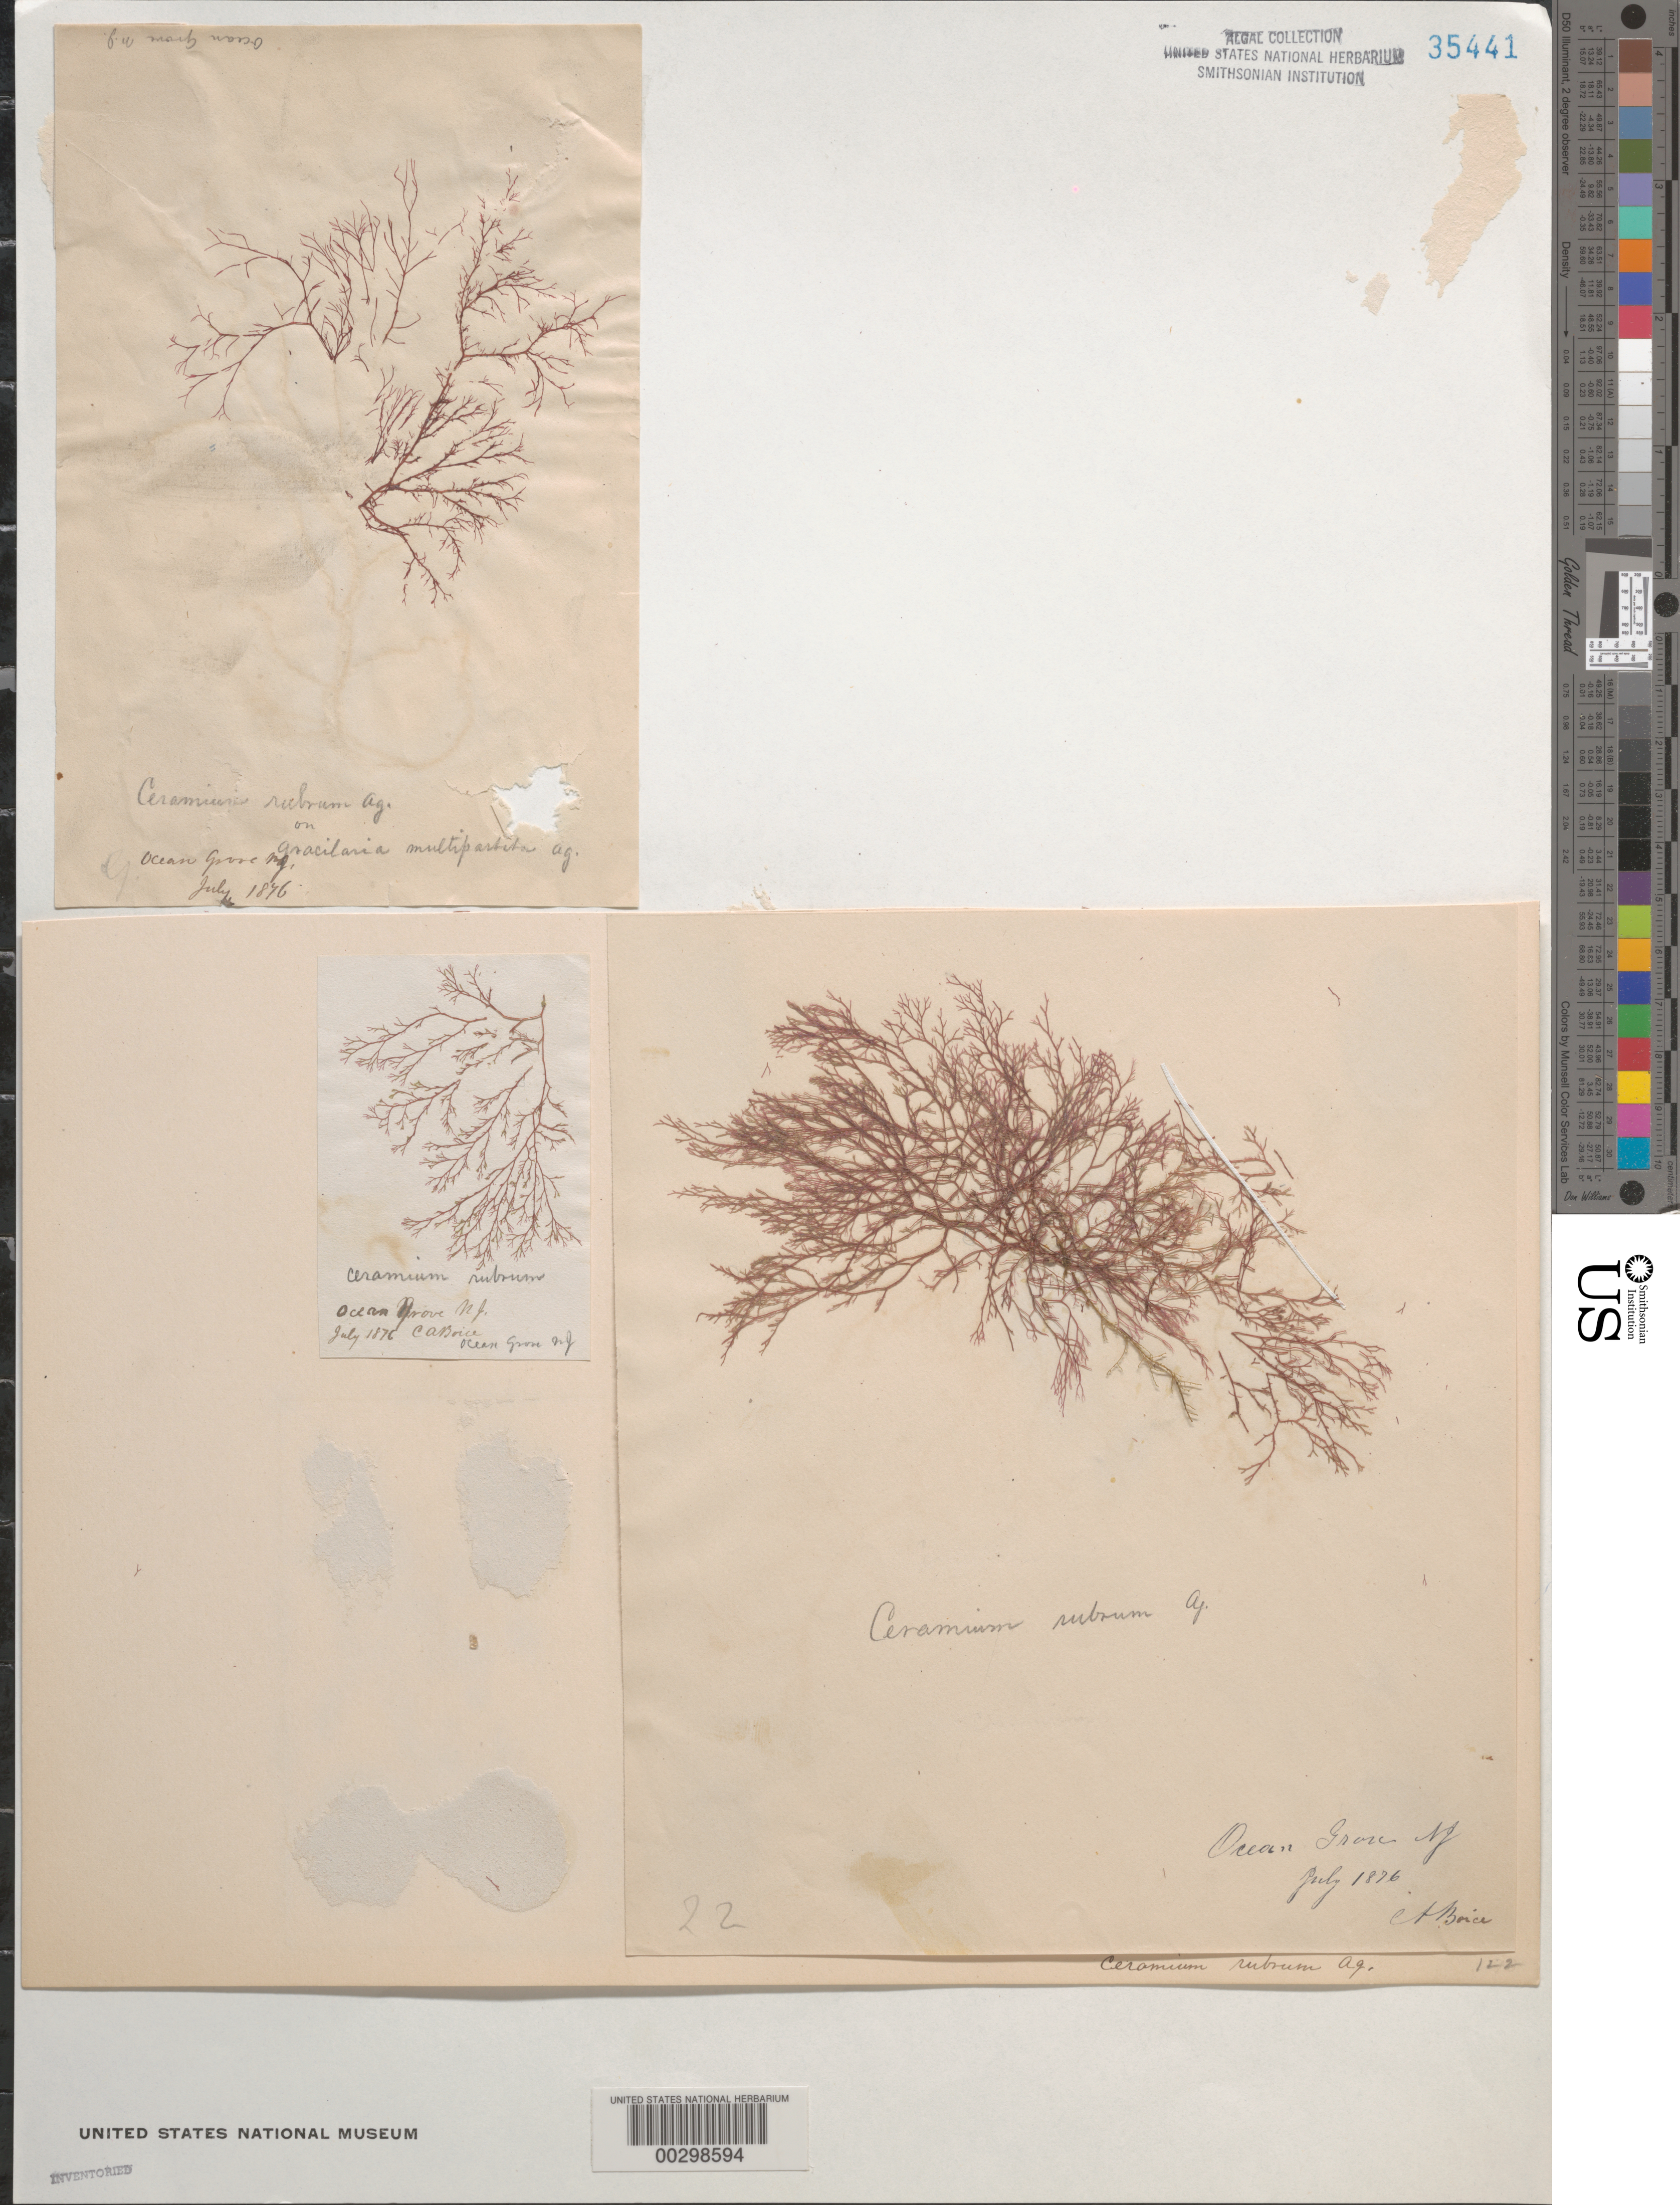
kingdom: Plantae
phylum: Rhodophyta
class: Florideophyceae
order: Ceramiales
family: Ceramiaceae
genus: Ceramium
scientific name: Ceramium rubrum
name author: C. Agardh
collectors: C. Boice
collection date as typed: Jul 1876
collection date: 1876-07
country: United States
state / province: New Jersey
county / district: Monmouth County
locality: Ocean Grove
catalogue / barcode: US 35441